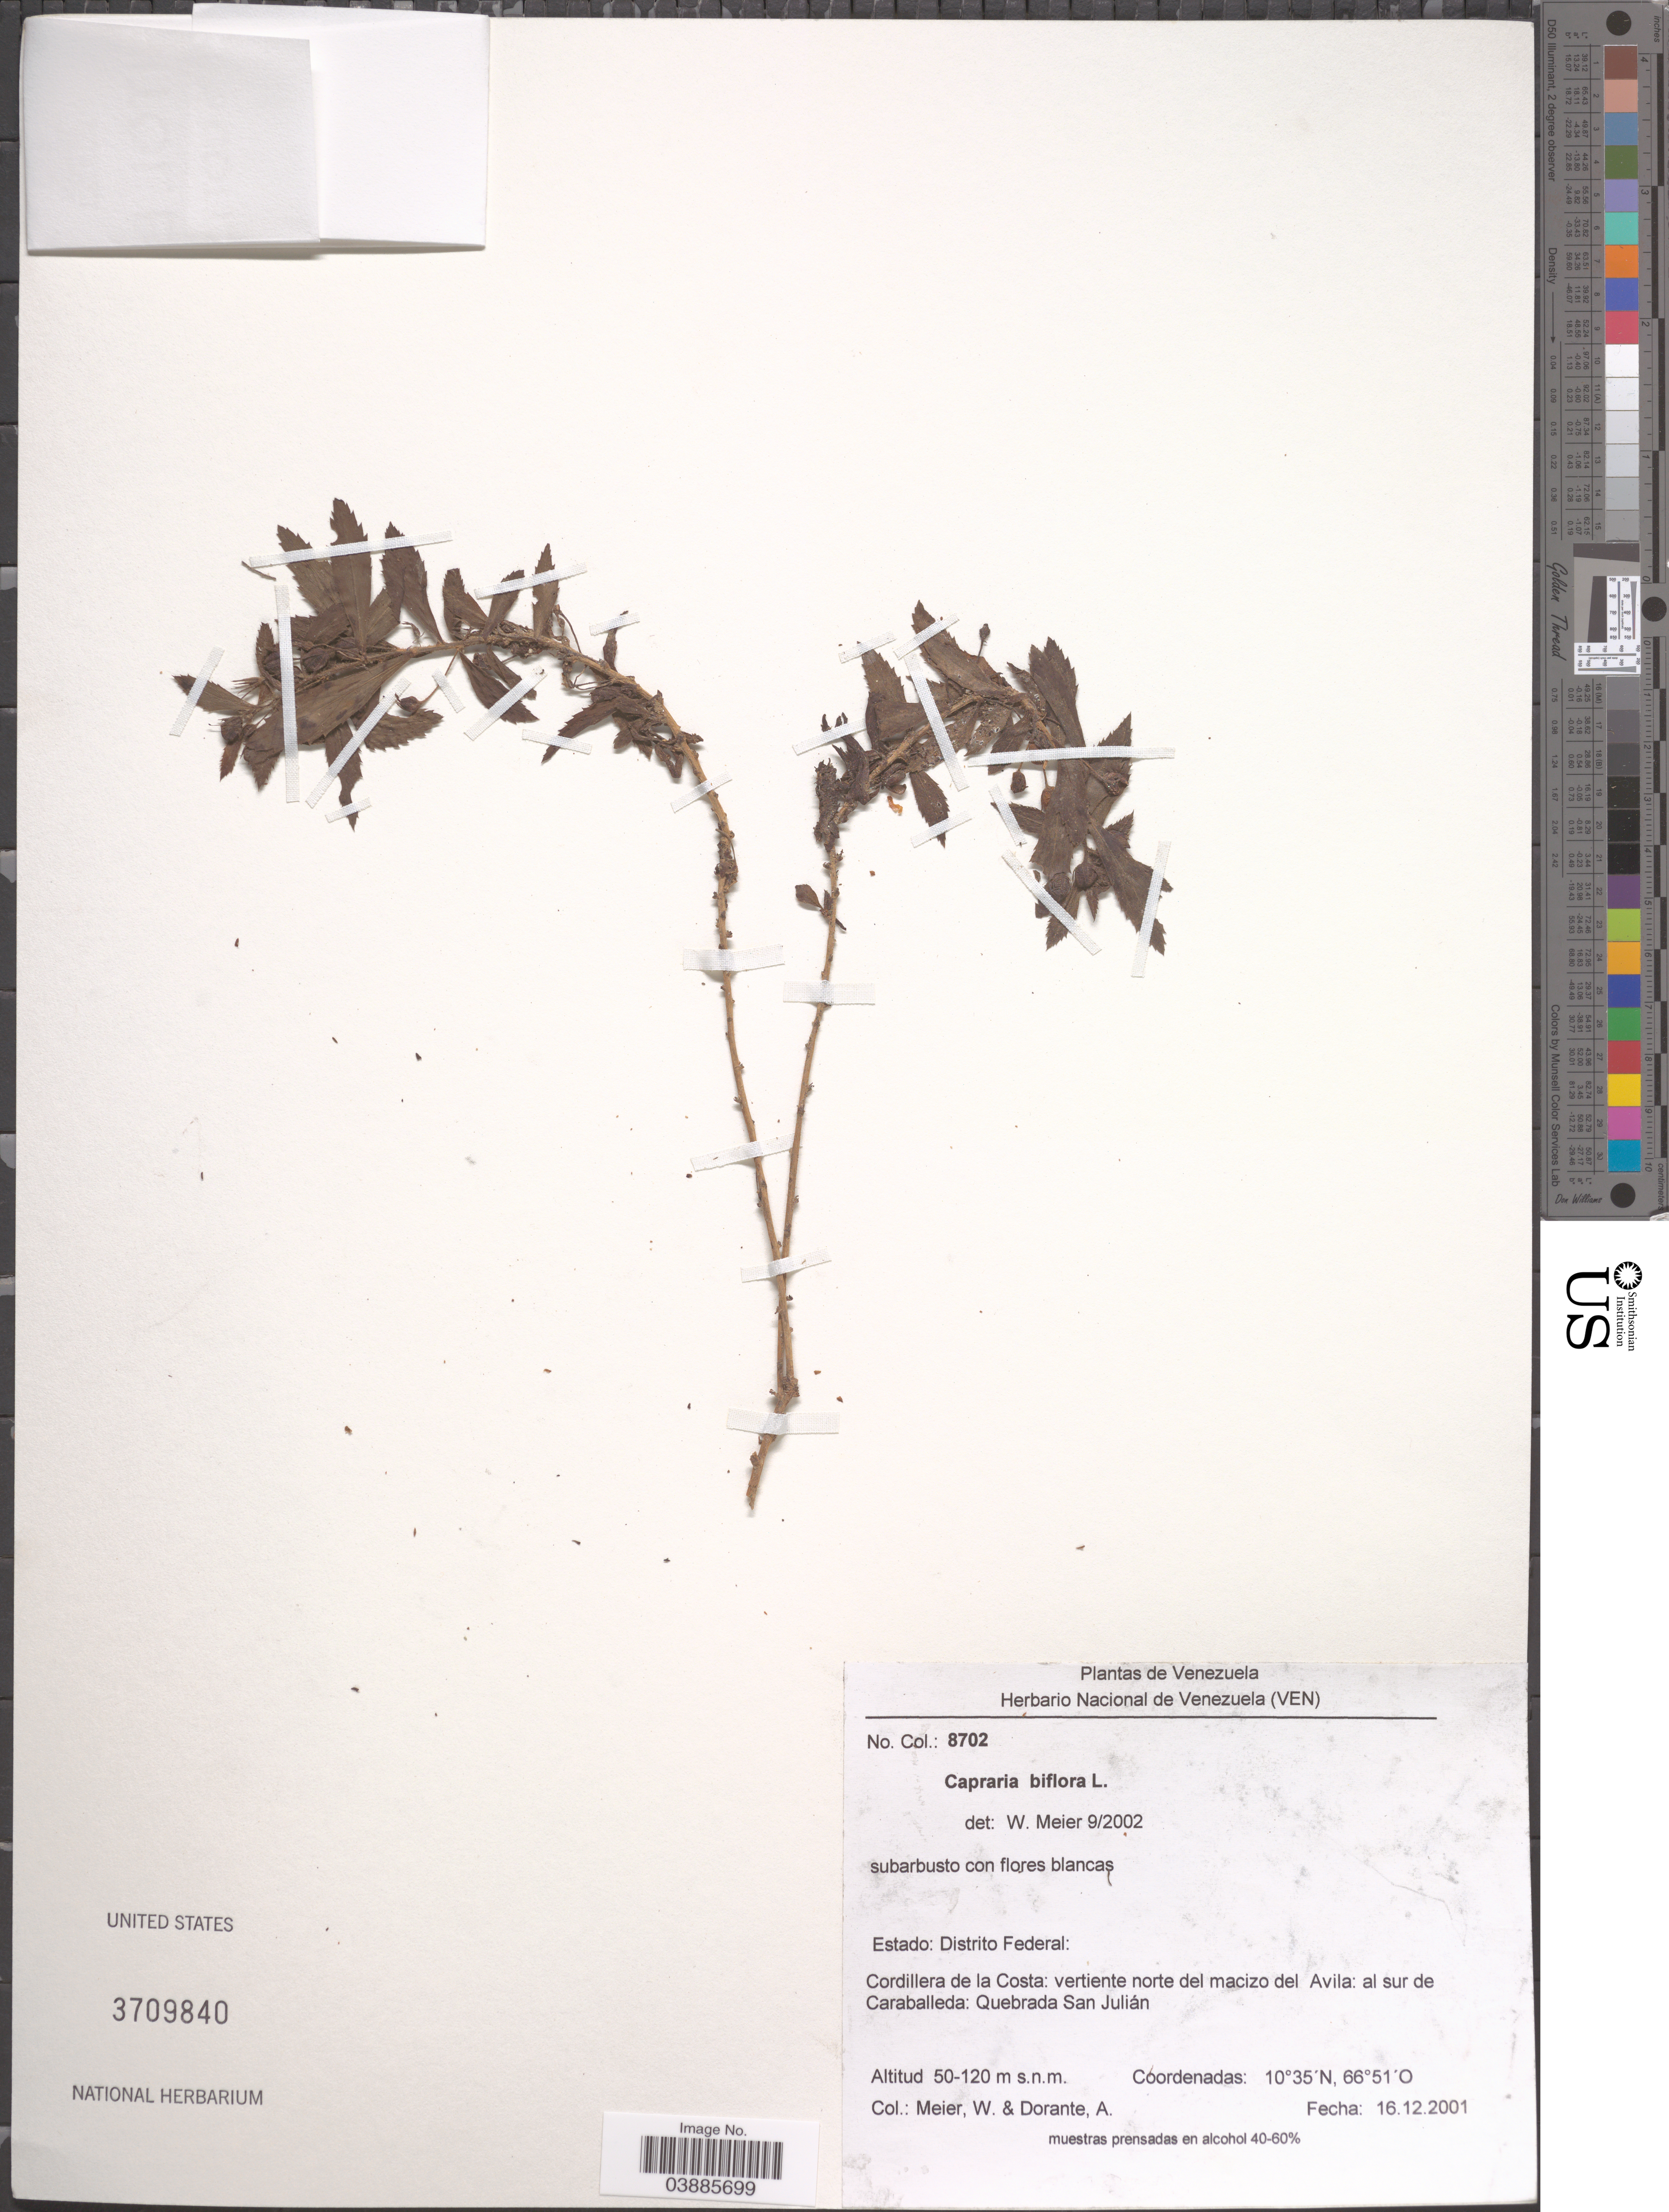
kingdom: Plantae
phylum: Tracheophyta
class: Magnoliopsida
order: Lamiales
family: Scrophulariaceae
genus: Capraria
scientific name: Capraria biflora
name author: L.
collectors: W. Meier & A. Dorante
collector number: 8702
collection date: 2001-12-16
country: Venezuela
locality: Estado: Distrito Federal: Cordillera de la Costa: vertiente norte del macizo del Avilla: al sur de Caraballeda: Quebrada San Julián.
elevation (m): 50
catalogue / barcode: US 3709840